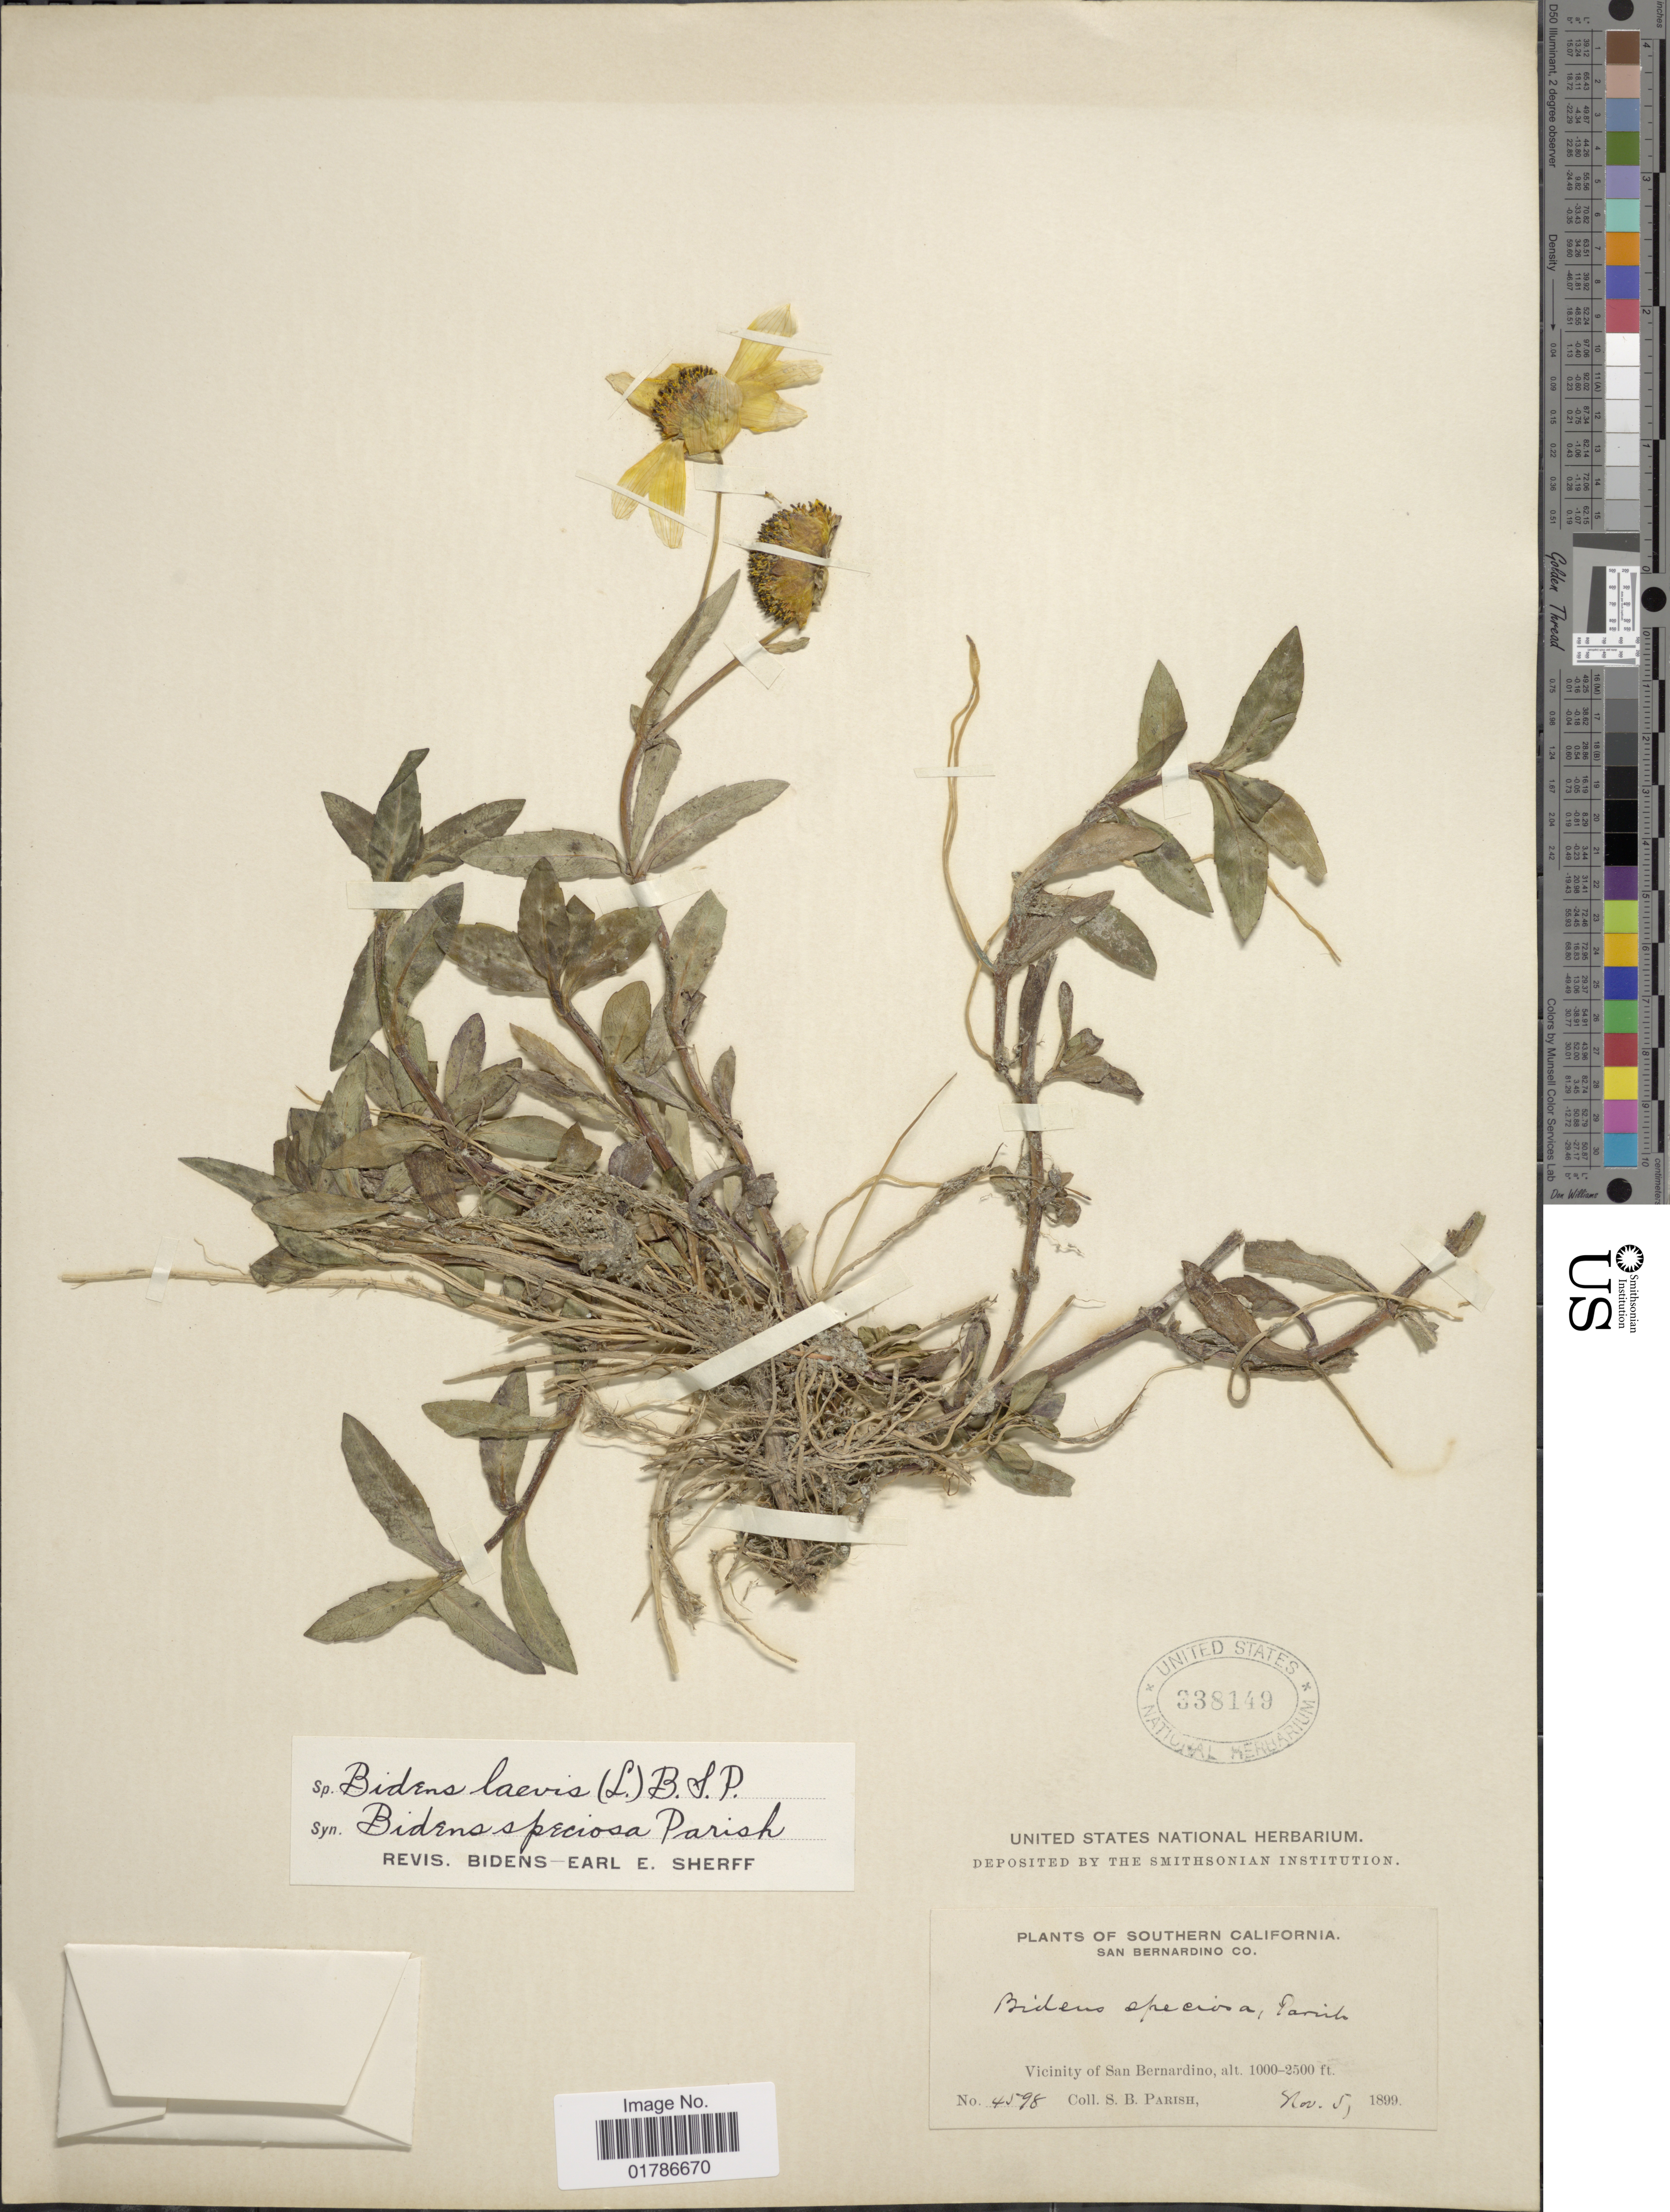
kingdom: Plantae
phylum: Tracheophyta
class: Magnoliopsida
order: Asterales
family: Asteraceae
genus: Bidens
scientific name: Bidens laevis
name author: (L.) Britton, Stearns & Poggenb.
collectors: S. B. Parish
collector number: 4598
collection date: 1899-11-05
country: United States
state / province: California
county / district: San Bernardino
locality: Southern California, San Bernardino Co., Vicinity of San Bernardino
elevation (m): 305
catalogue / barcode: US 338149